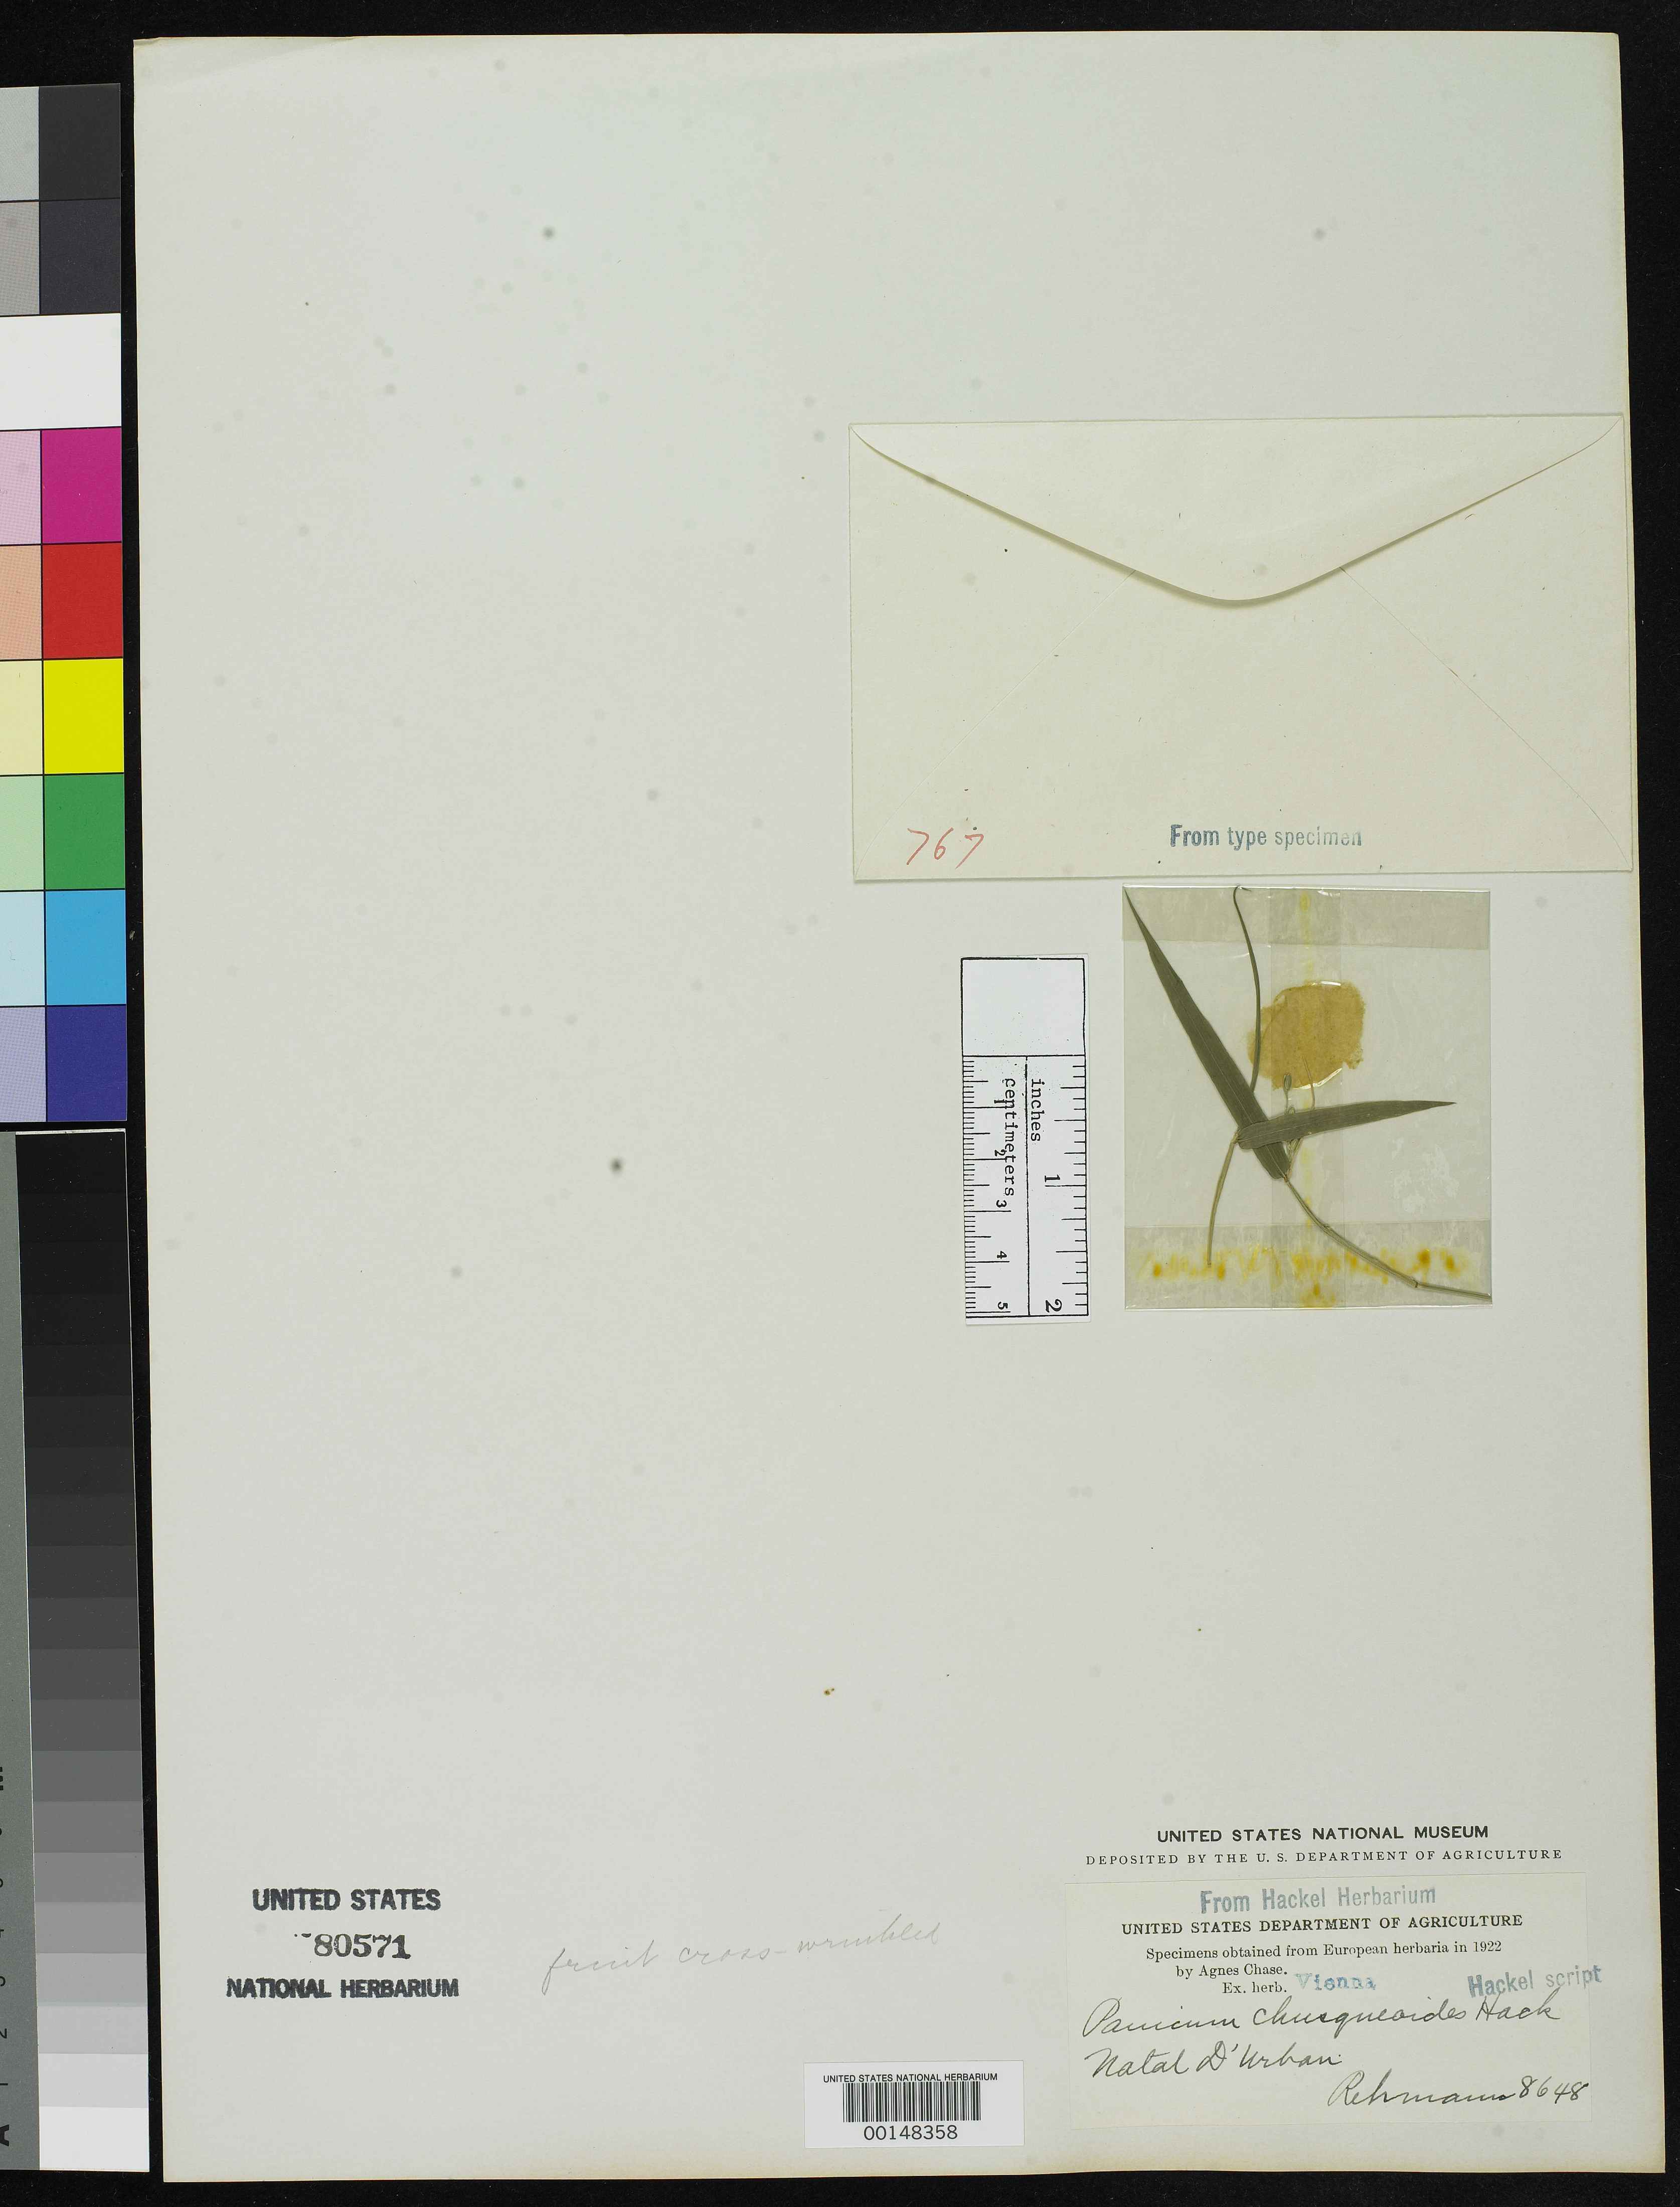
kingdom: Plantae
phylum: Tracheophyta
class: Liliopsida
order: Poales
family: Poaceae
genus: Panicum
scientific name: Panicum chusqueoides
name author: Hack.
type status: Type Fragment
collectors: A. Rehmann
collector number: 8648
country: South Africa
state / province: KwaZulu-Natal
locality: Durban.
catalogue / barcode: US 80571